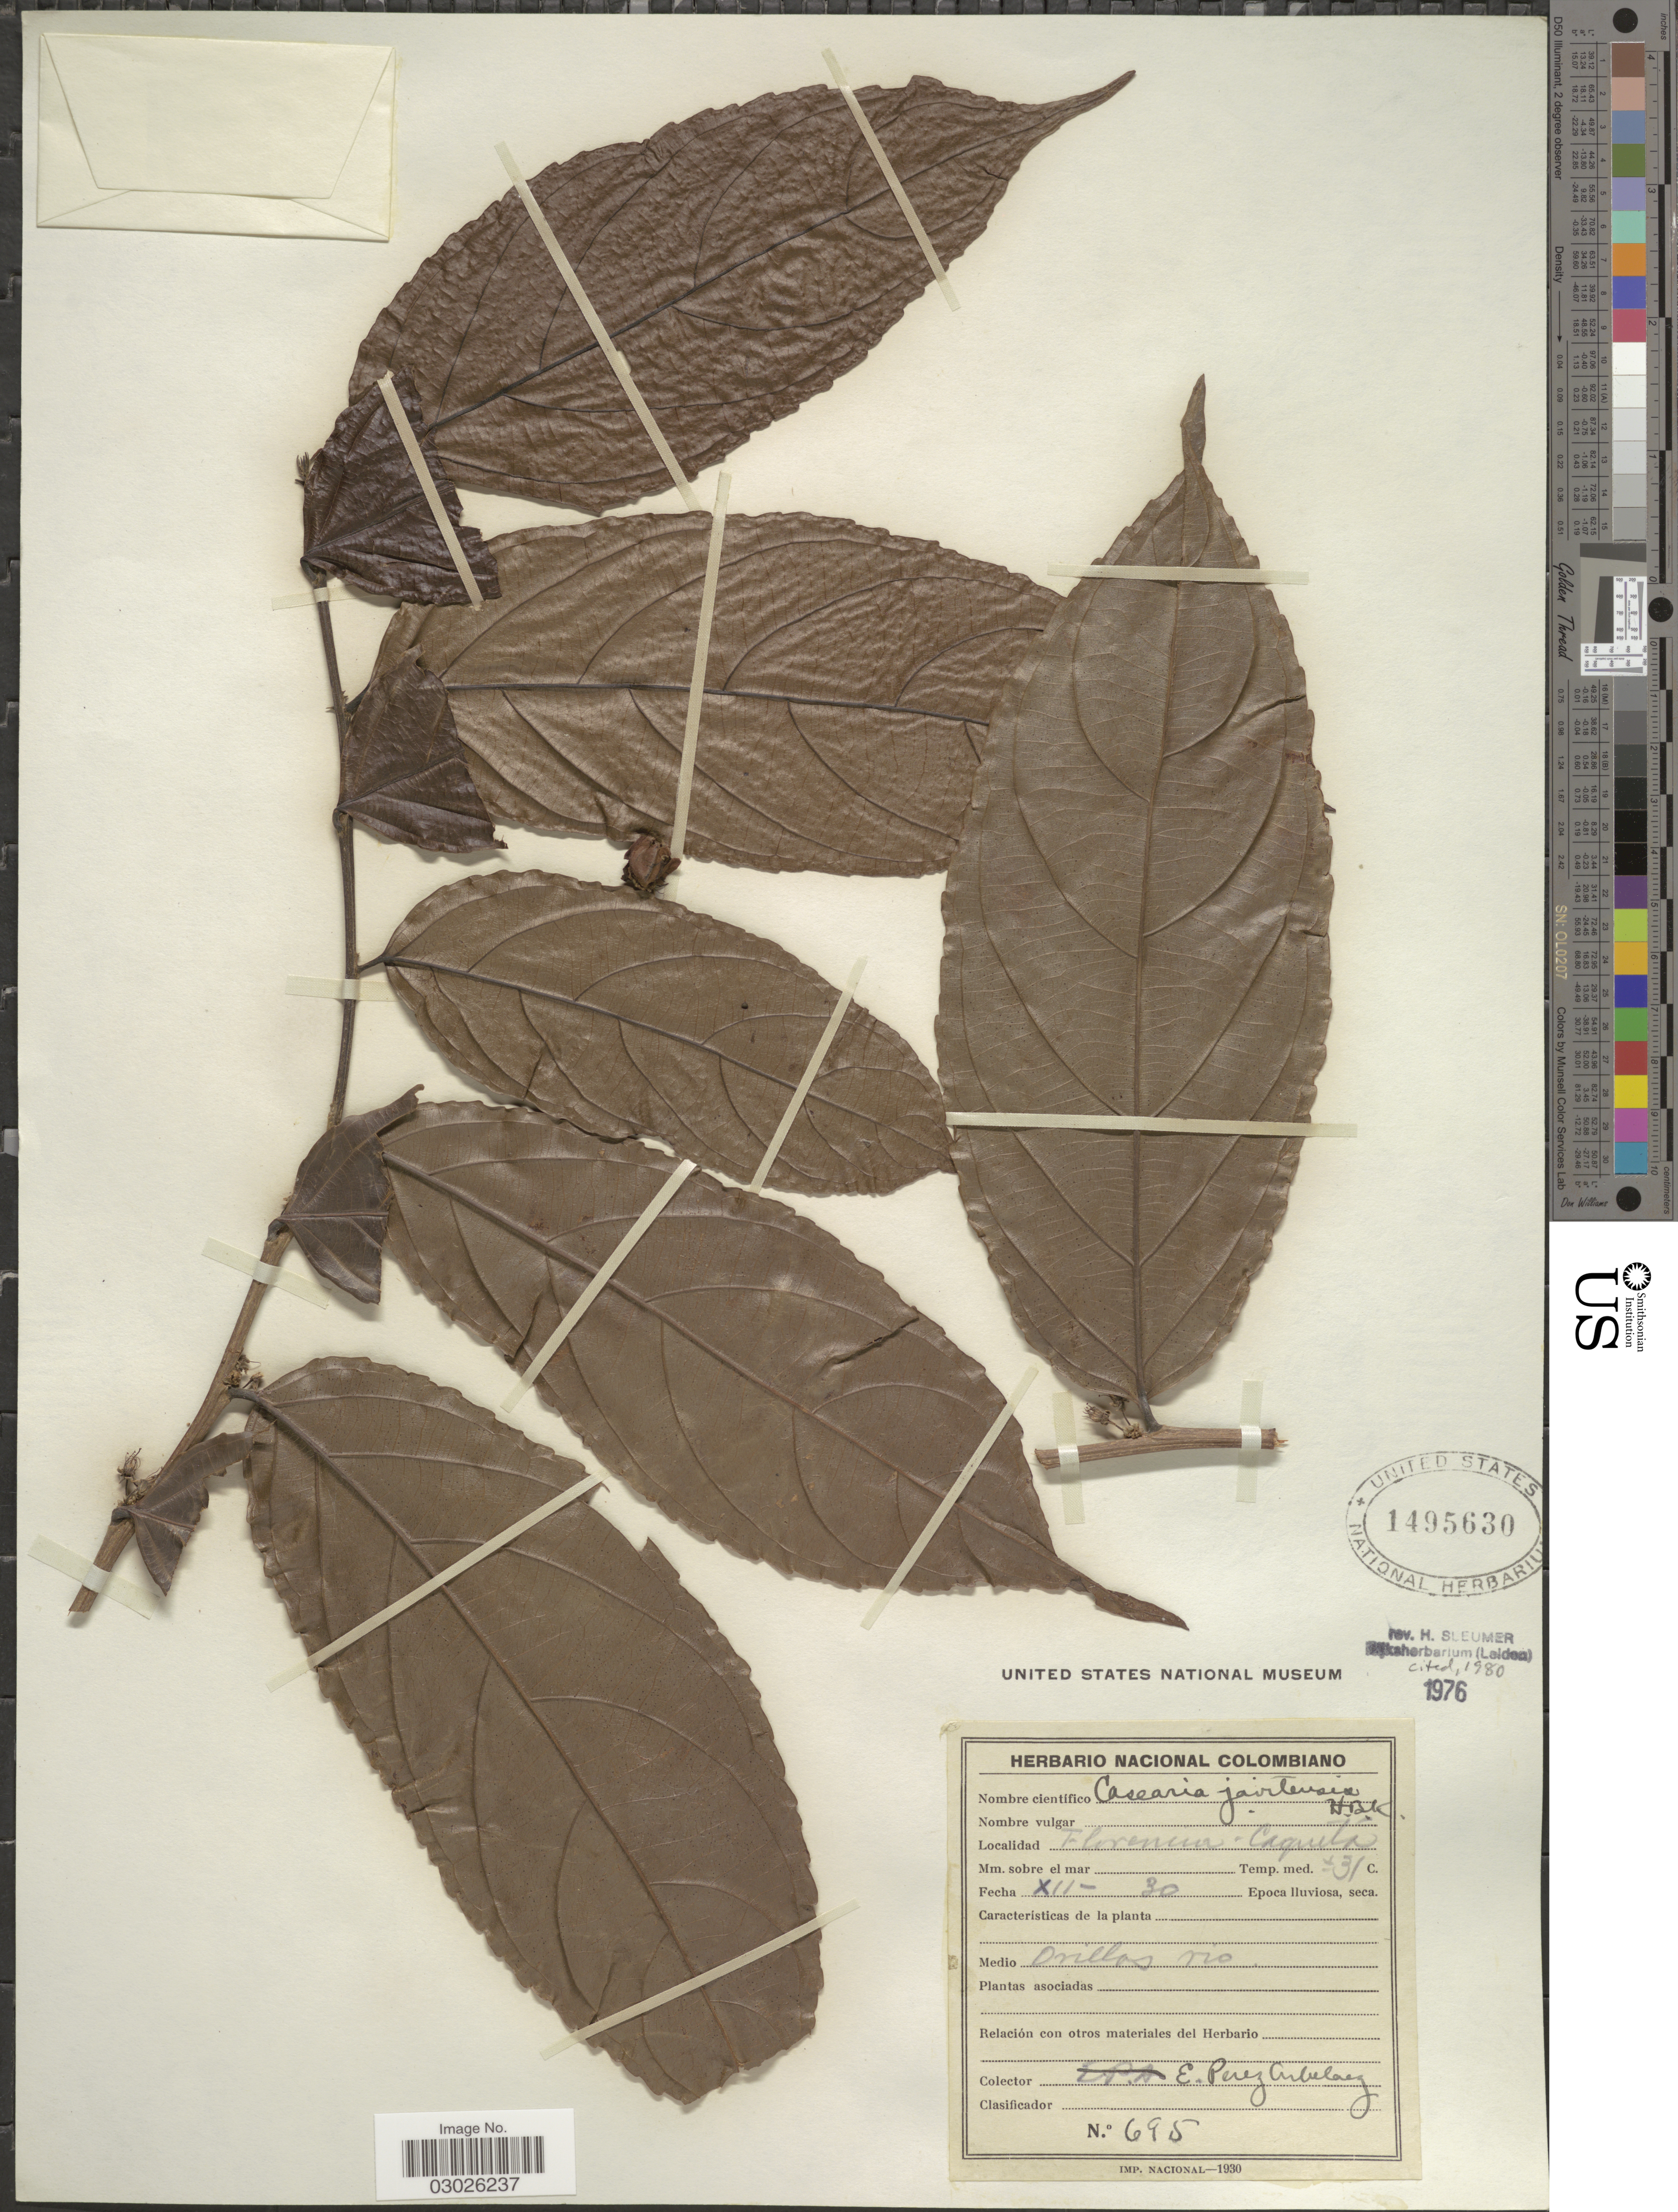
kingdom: Plantae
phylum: Tracheophyta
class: Magnoliopsida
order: Malpighiales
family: Salicaceae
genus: Piparea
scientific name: Piparea multiflora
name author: C.F. Gaertn.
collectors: E. Pérez Arbeláez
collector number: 695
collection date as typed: Transcribed d/m/y: /12/30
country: Colombia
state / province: Caquetá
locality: Florencia - Caquetá.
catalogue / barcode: US 1495630